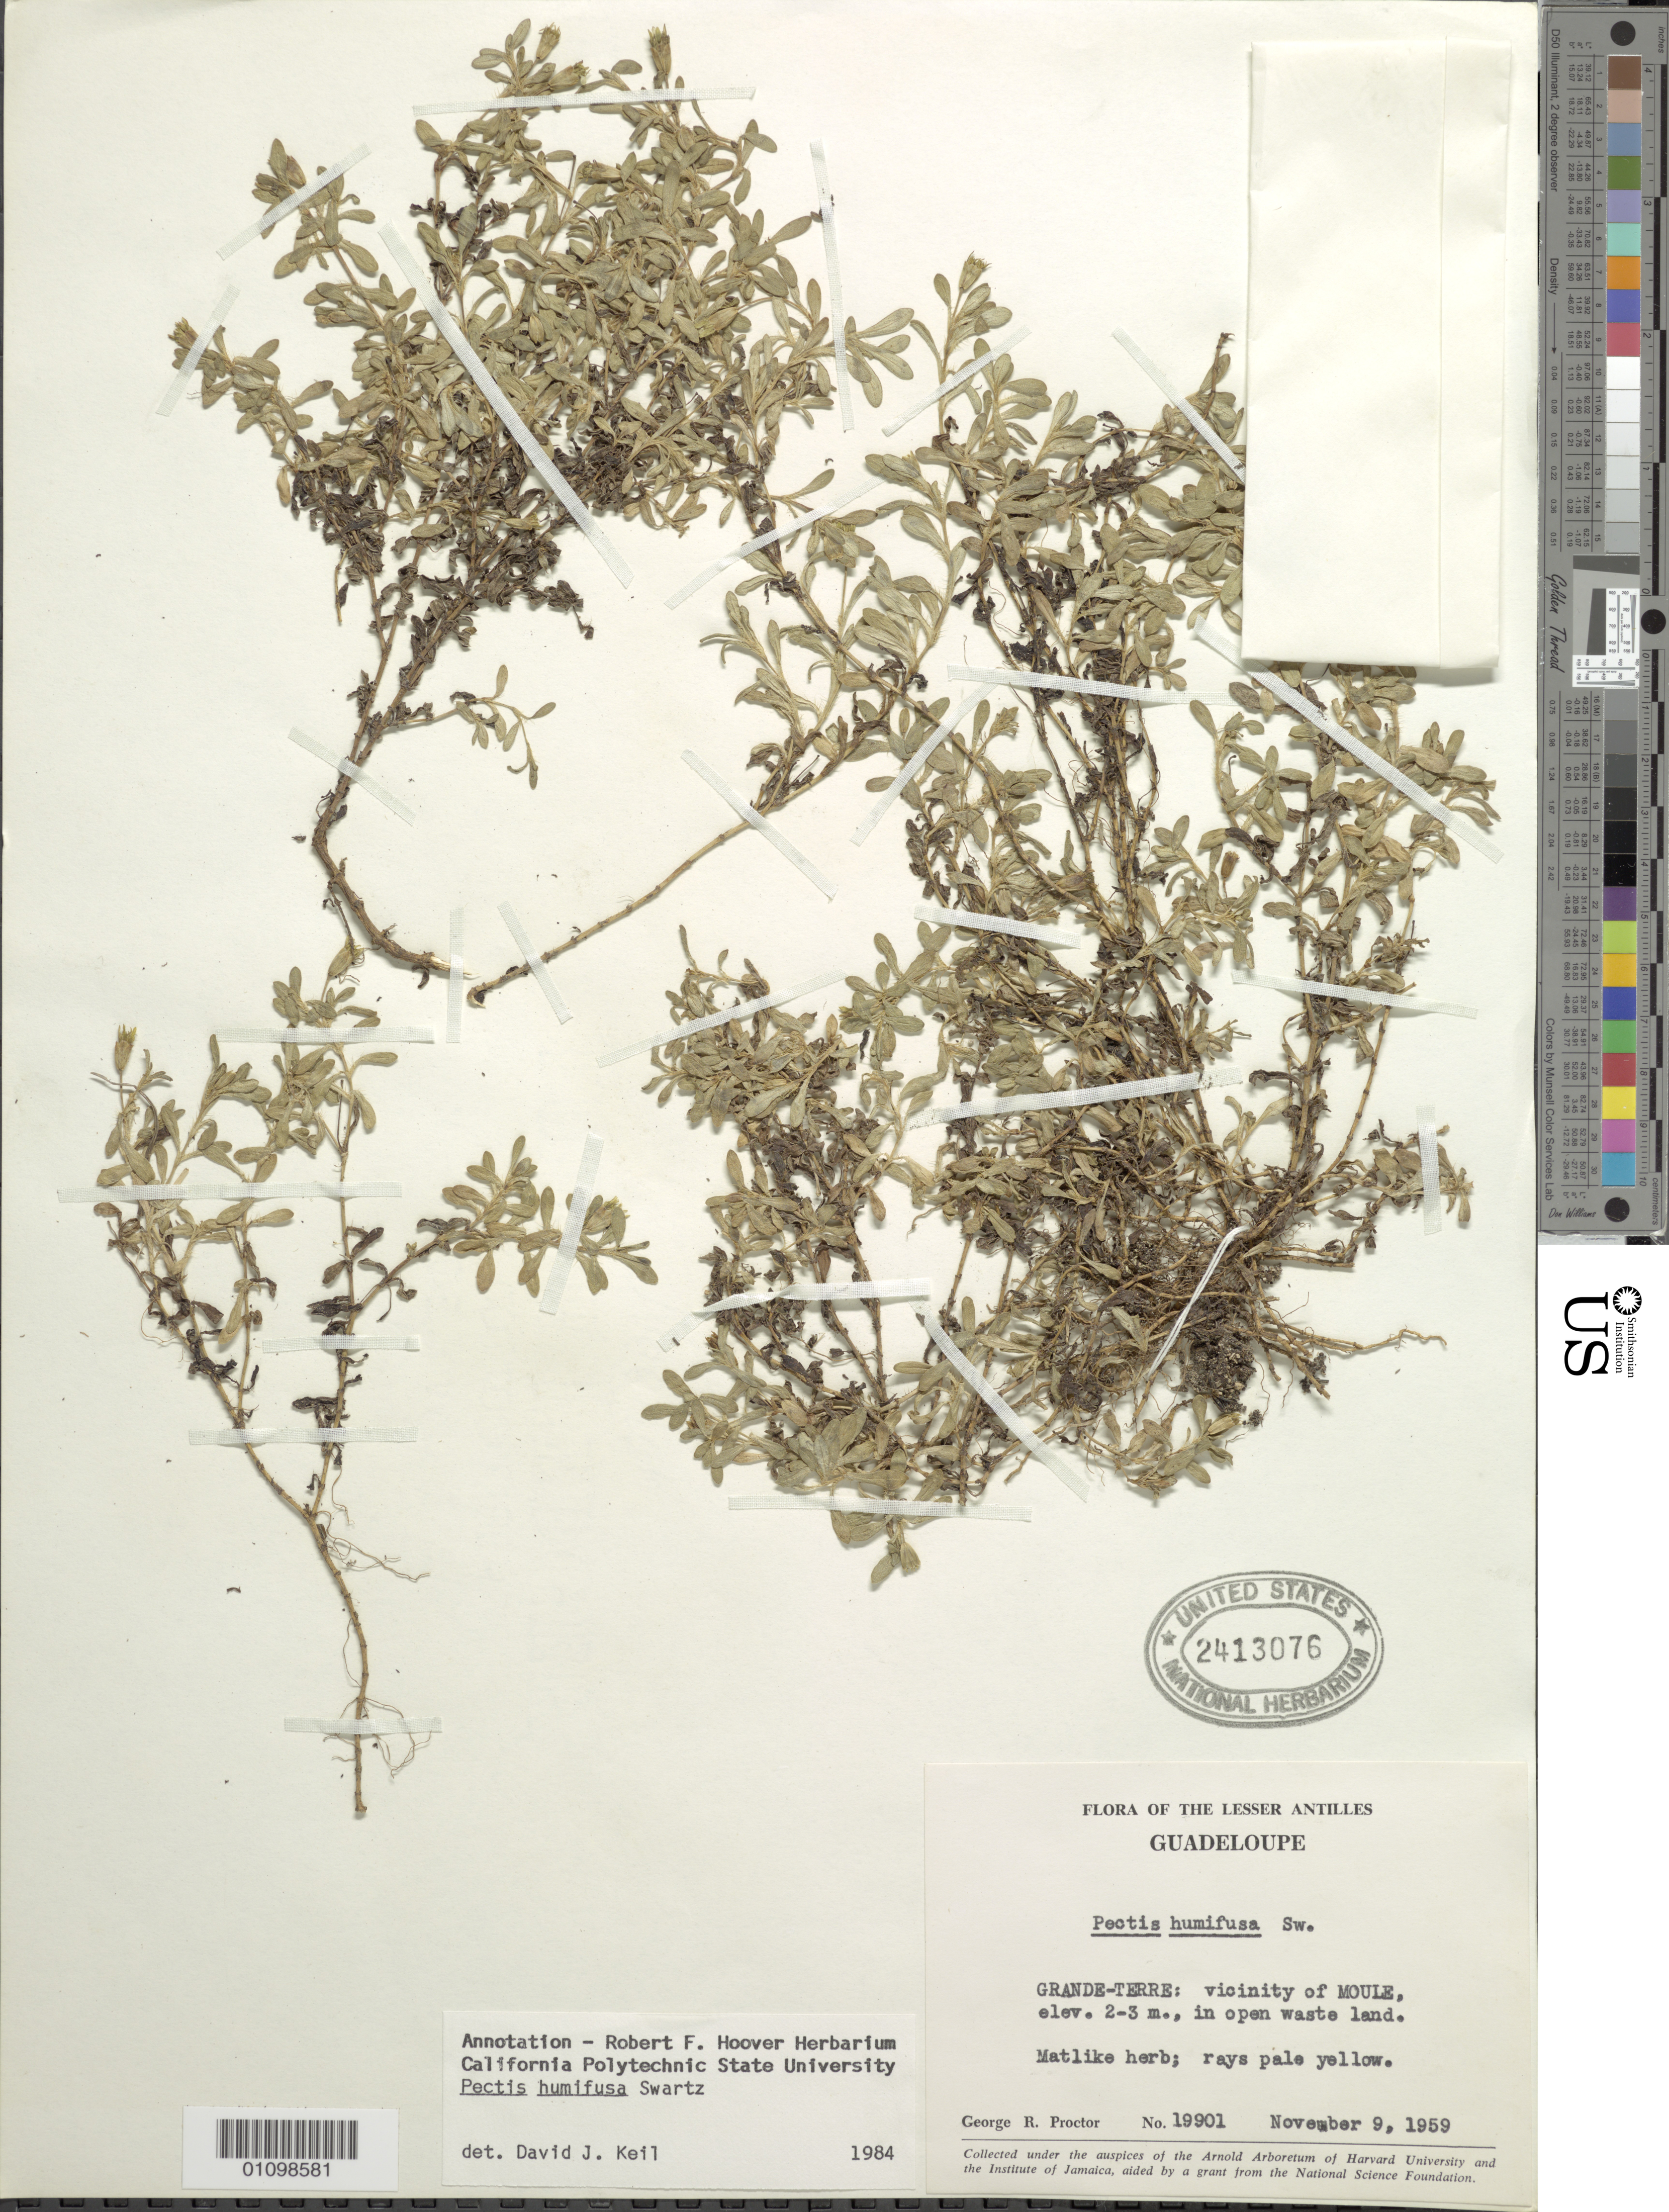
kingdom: Plantae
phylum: Tracheophyta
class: Magnoliopsida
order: Asterales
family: Asteraceae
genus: Pectis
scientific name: Pectis humifusa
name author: Sw.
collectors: G. R. Proctor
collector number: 19901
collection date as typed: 09 Nov 1959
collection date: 1959-11-09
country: Guadeloupe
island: Grande Terre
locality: Vicinity of Moule, in open waste land.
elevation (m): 2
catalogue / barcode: US 2413076